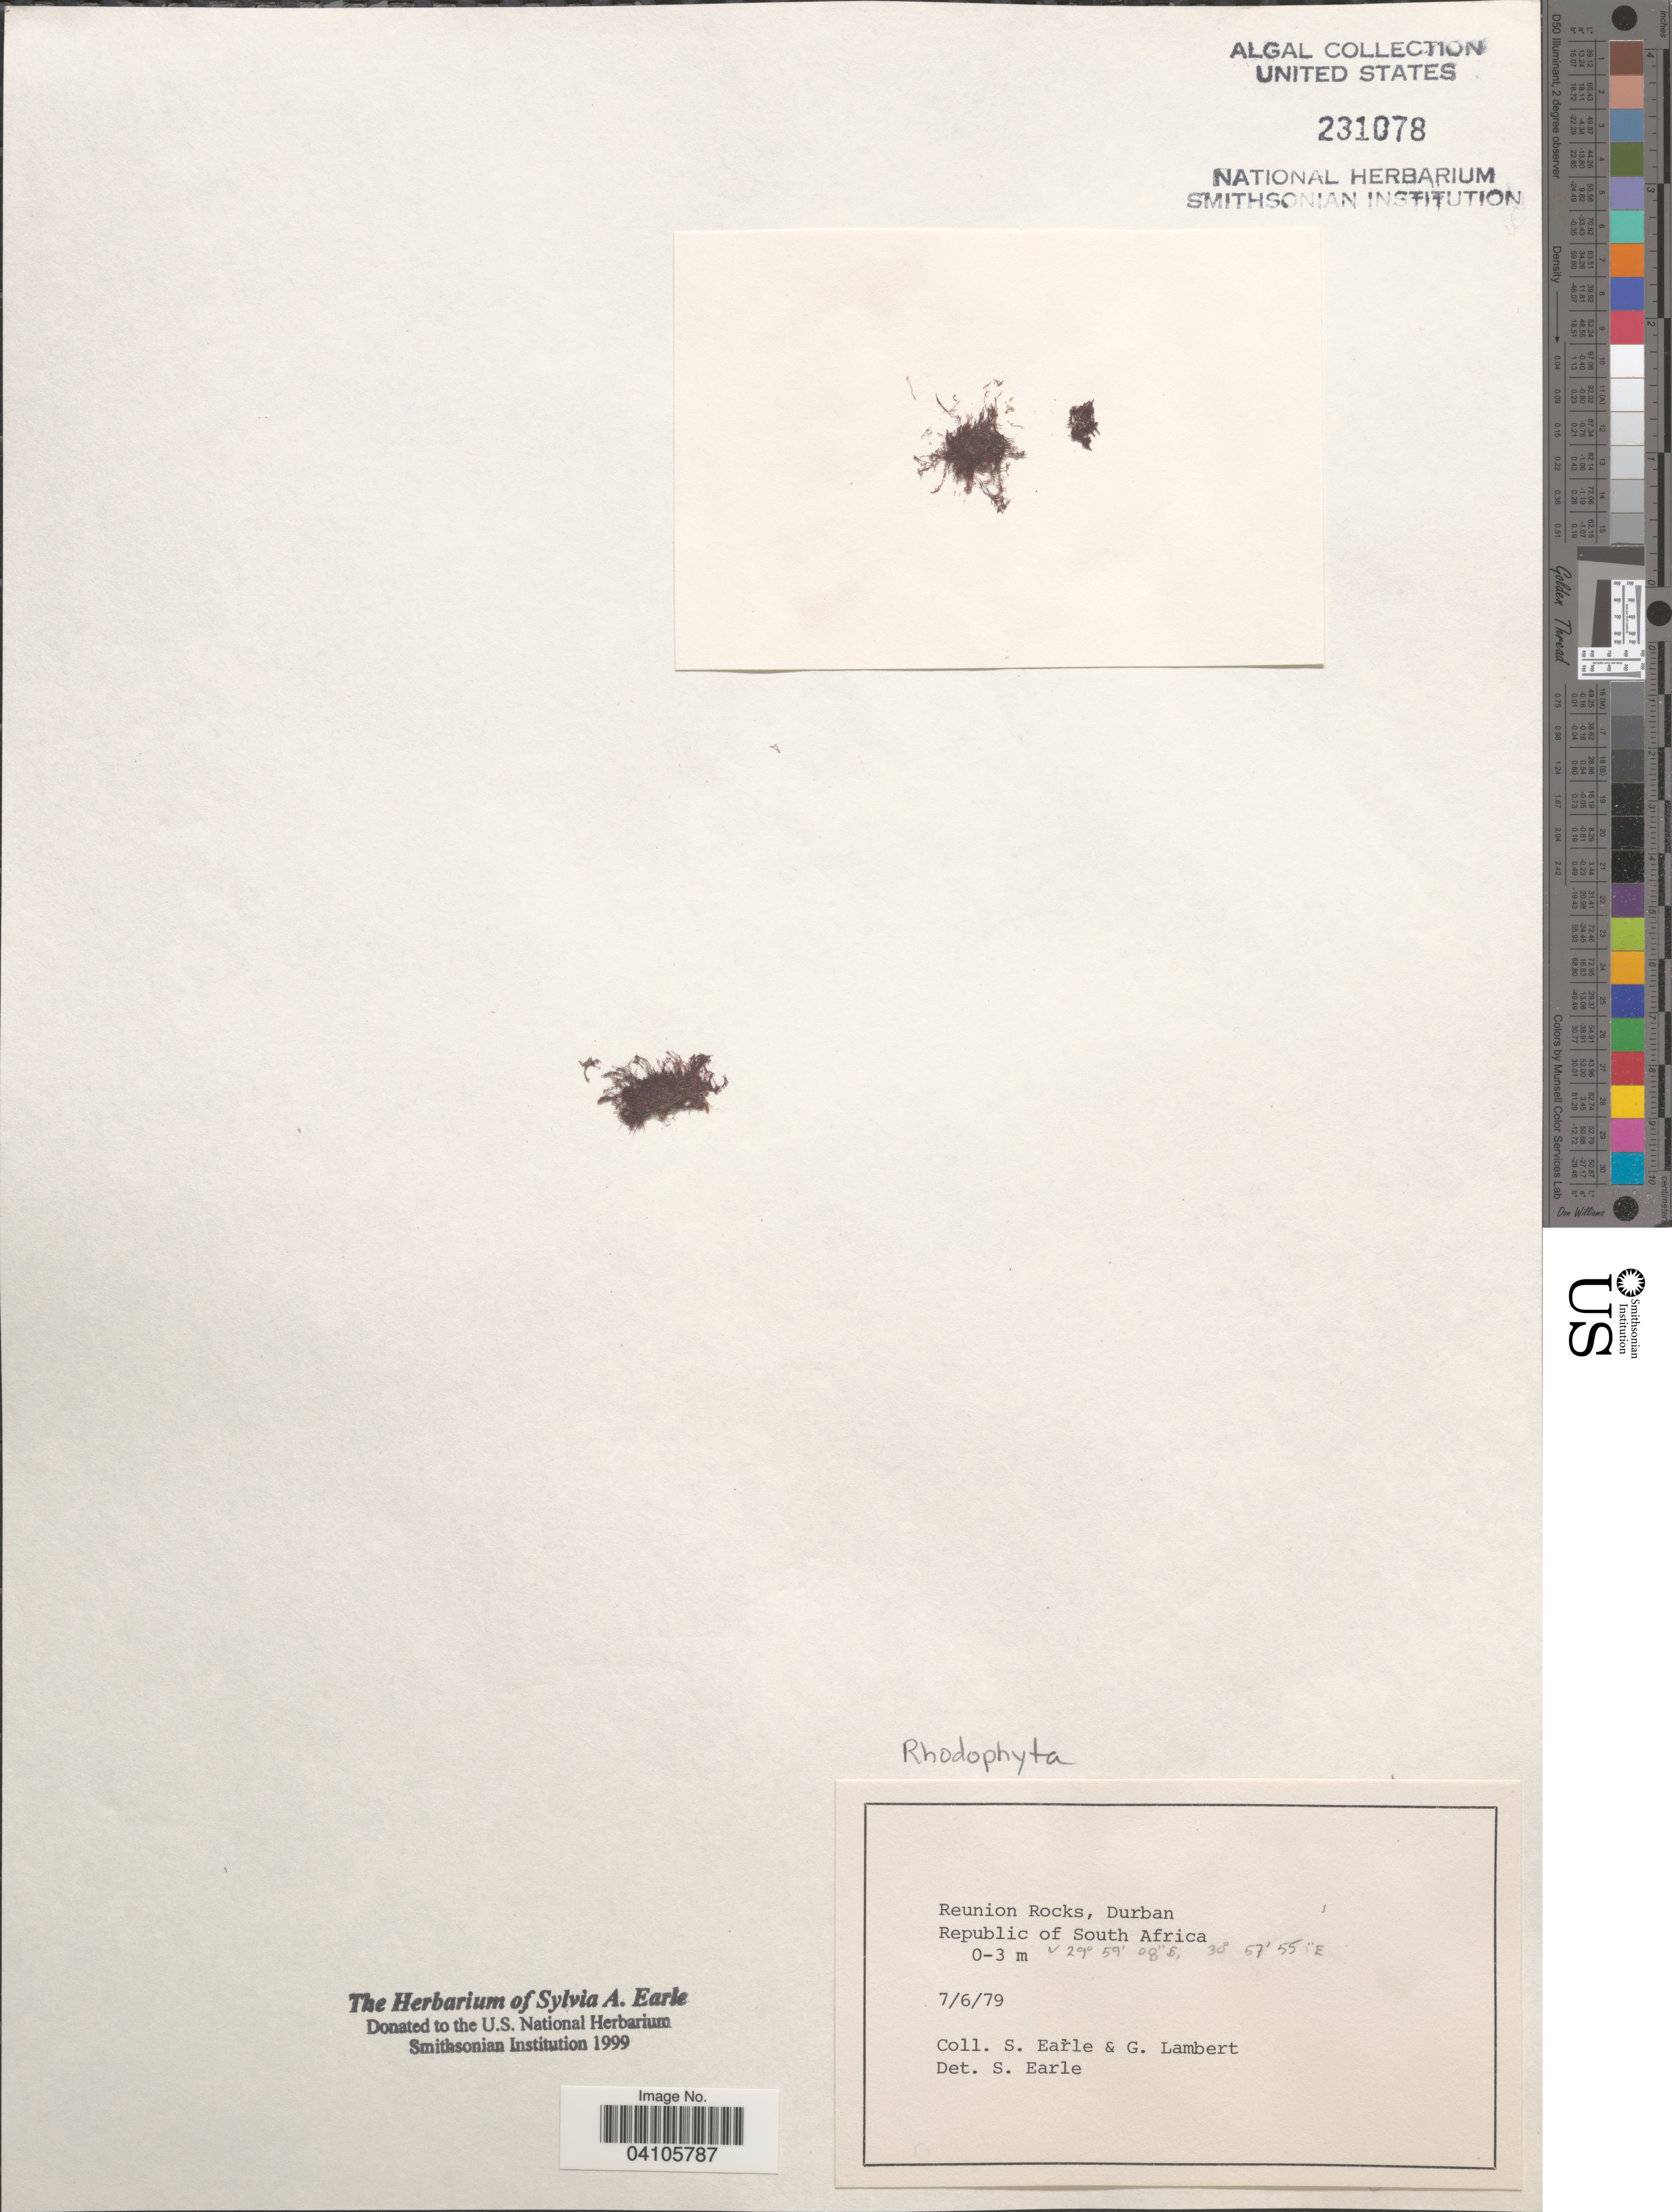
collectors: S. A. Earle & G. Lambert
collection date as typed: Transcribed d/m/y: 7/6/79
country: South Africa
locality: Reunion Rocks, Durban. Republic of South Africa.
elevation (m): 0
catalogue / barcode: US 231078